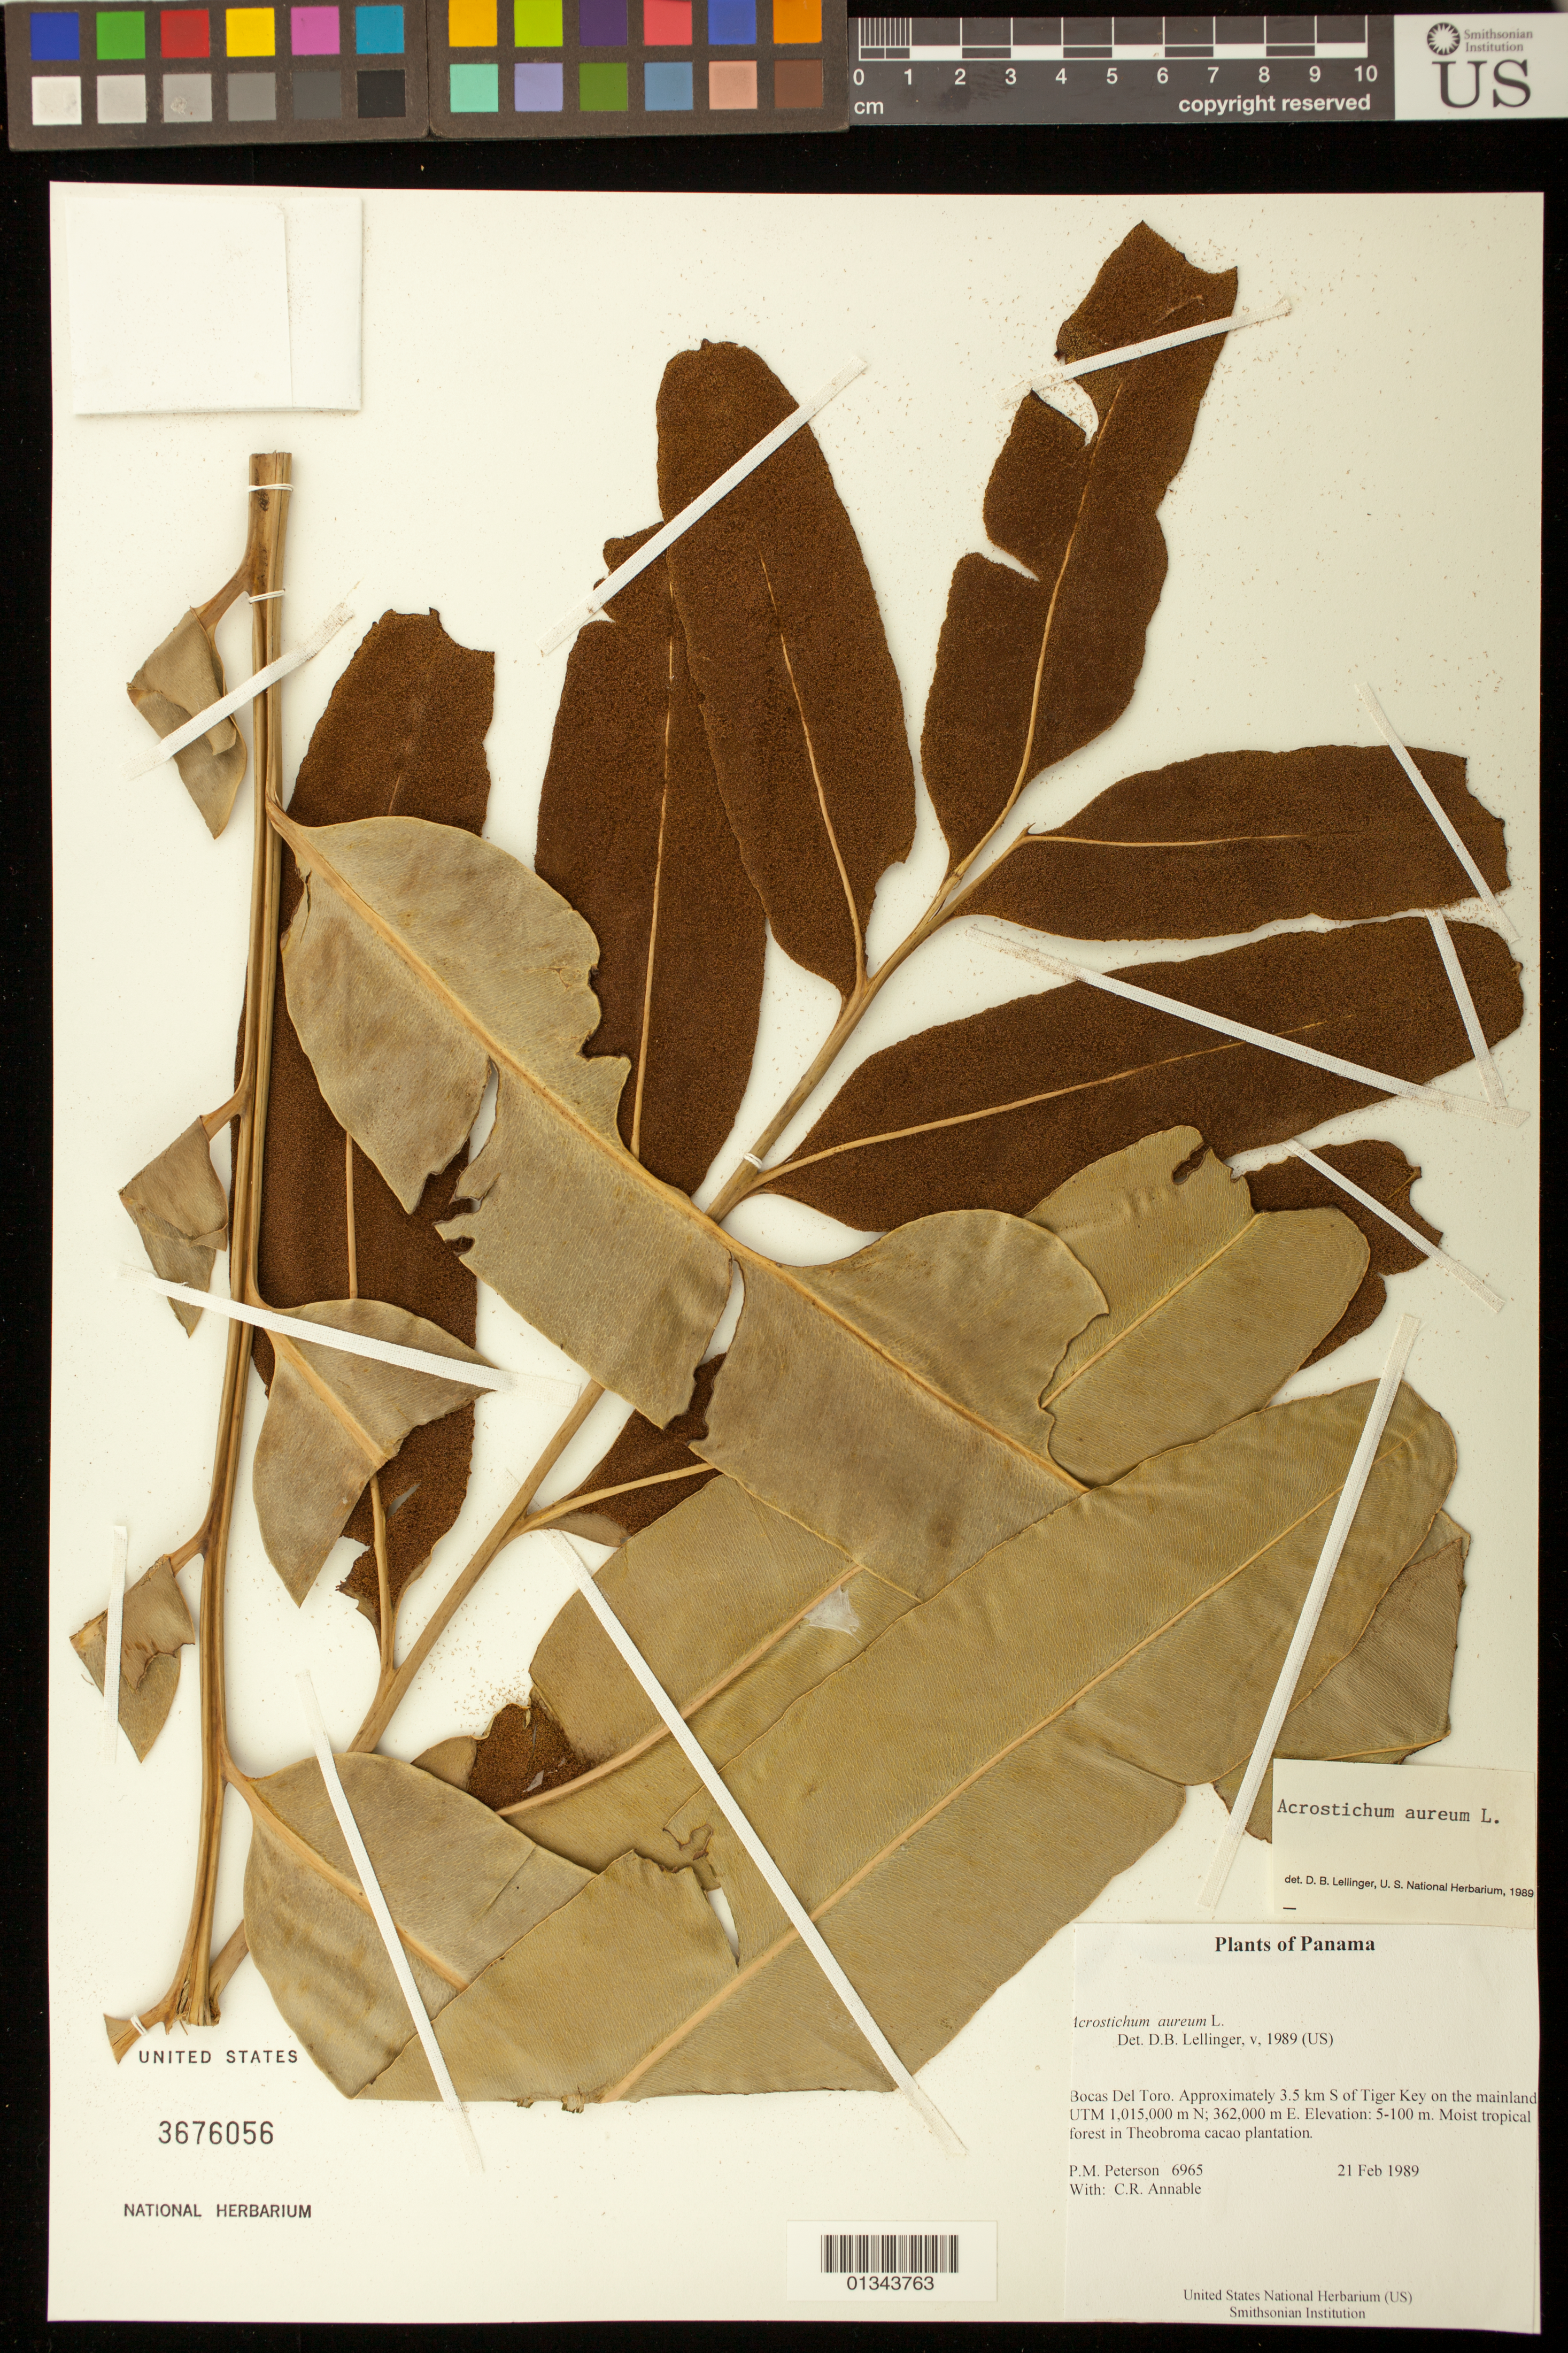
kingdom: Plantae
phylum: Tracheophyta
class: Polypodiopsida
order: Polypodiales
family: Pteridaceae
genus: Acrostichum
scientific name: Acrostichum aureum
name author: L.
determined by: Lellinger, David B., (BOT), Smithsonian Institution - National Museum of Natural History (UNITED STATES)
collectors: P. M. Peterson & C. R. Annable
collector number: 06965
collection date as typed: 21 Feb 1989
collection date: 1989-02-21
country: Panama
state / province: Bocas del Toro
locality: Approximately 3.5 km S of Tiger Key on the mainland. UTM 1,015,000 m N; 362,000 m E.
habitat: Moist tropical forest in Theobroma cacao plantation.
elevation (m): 5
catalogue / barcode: US 3676056